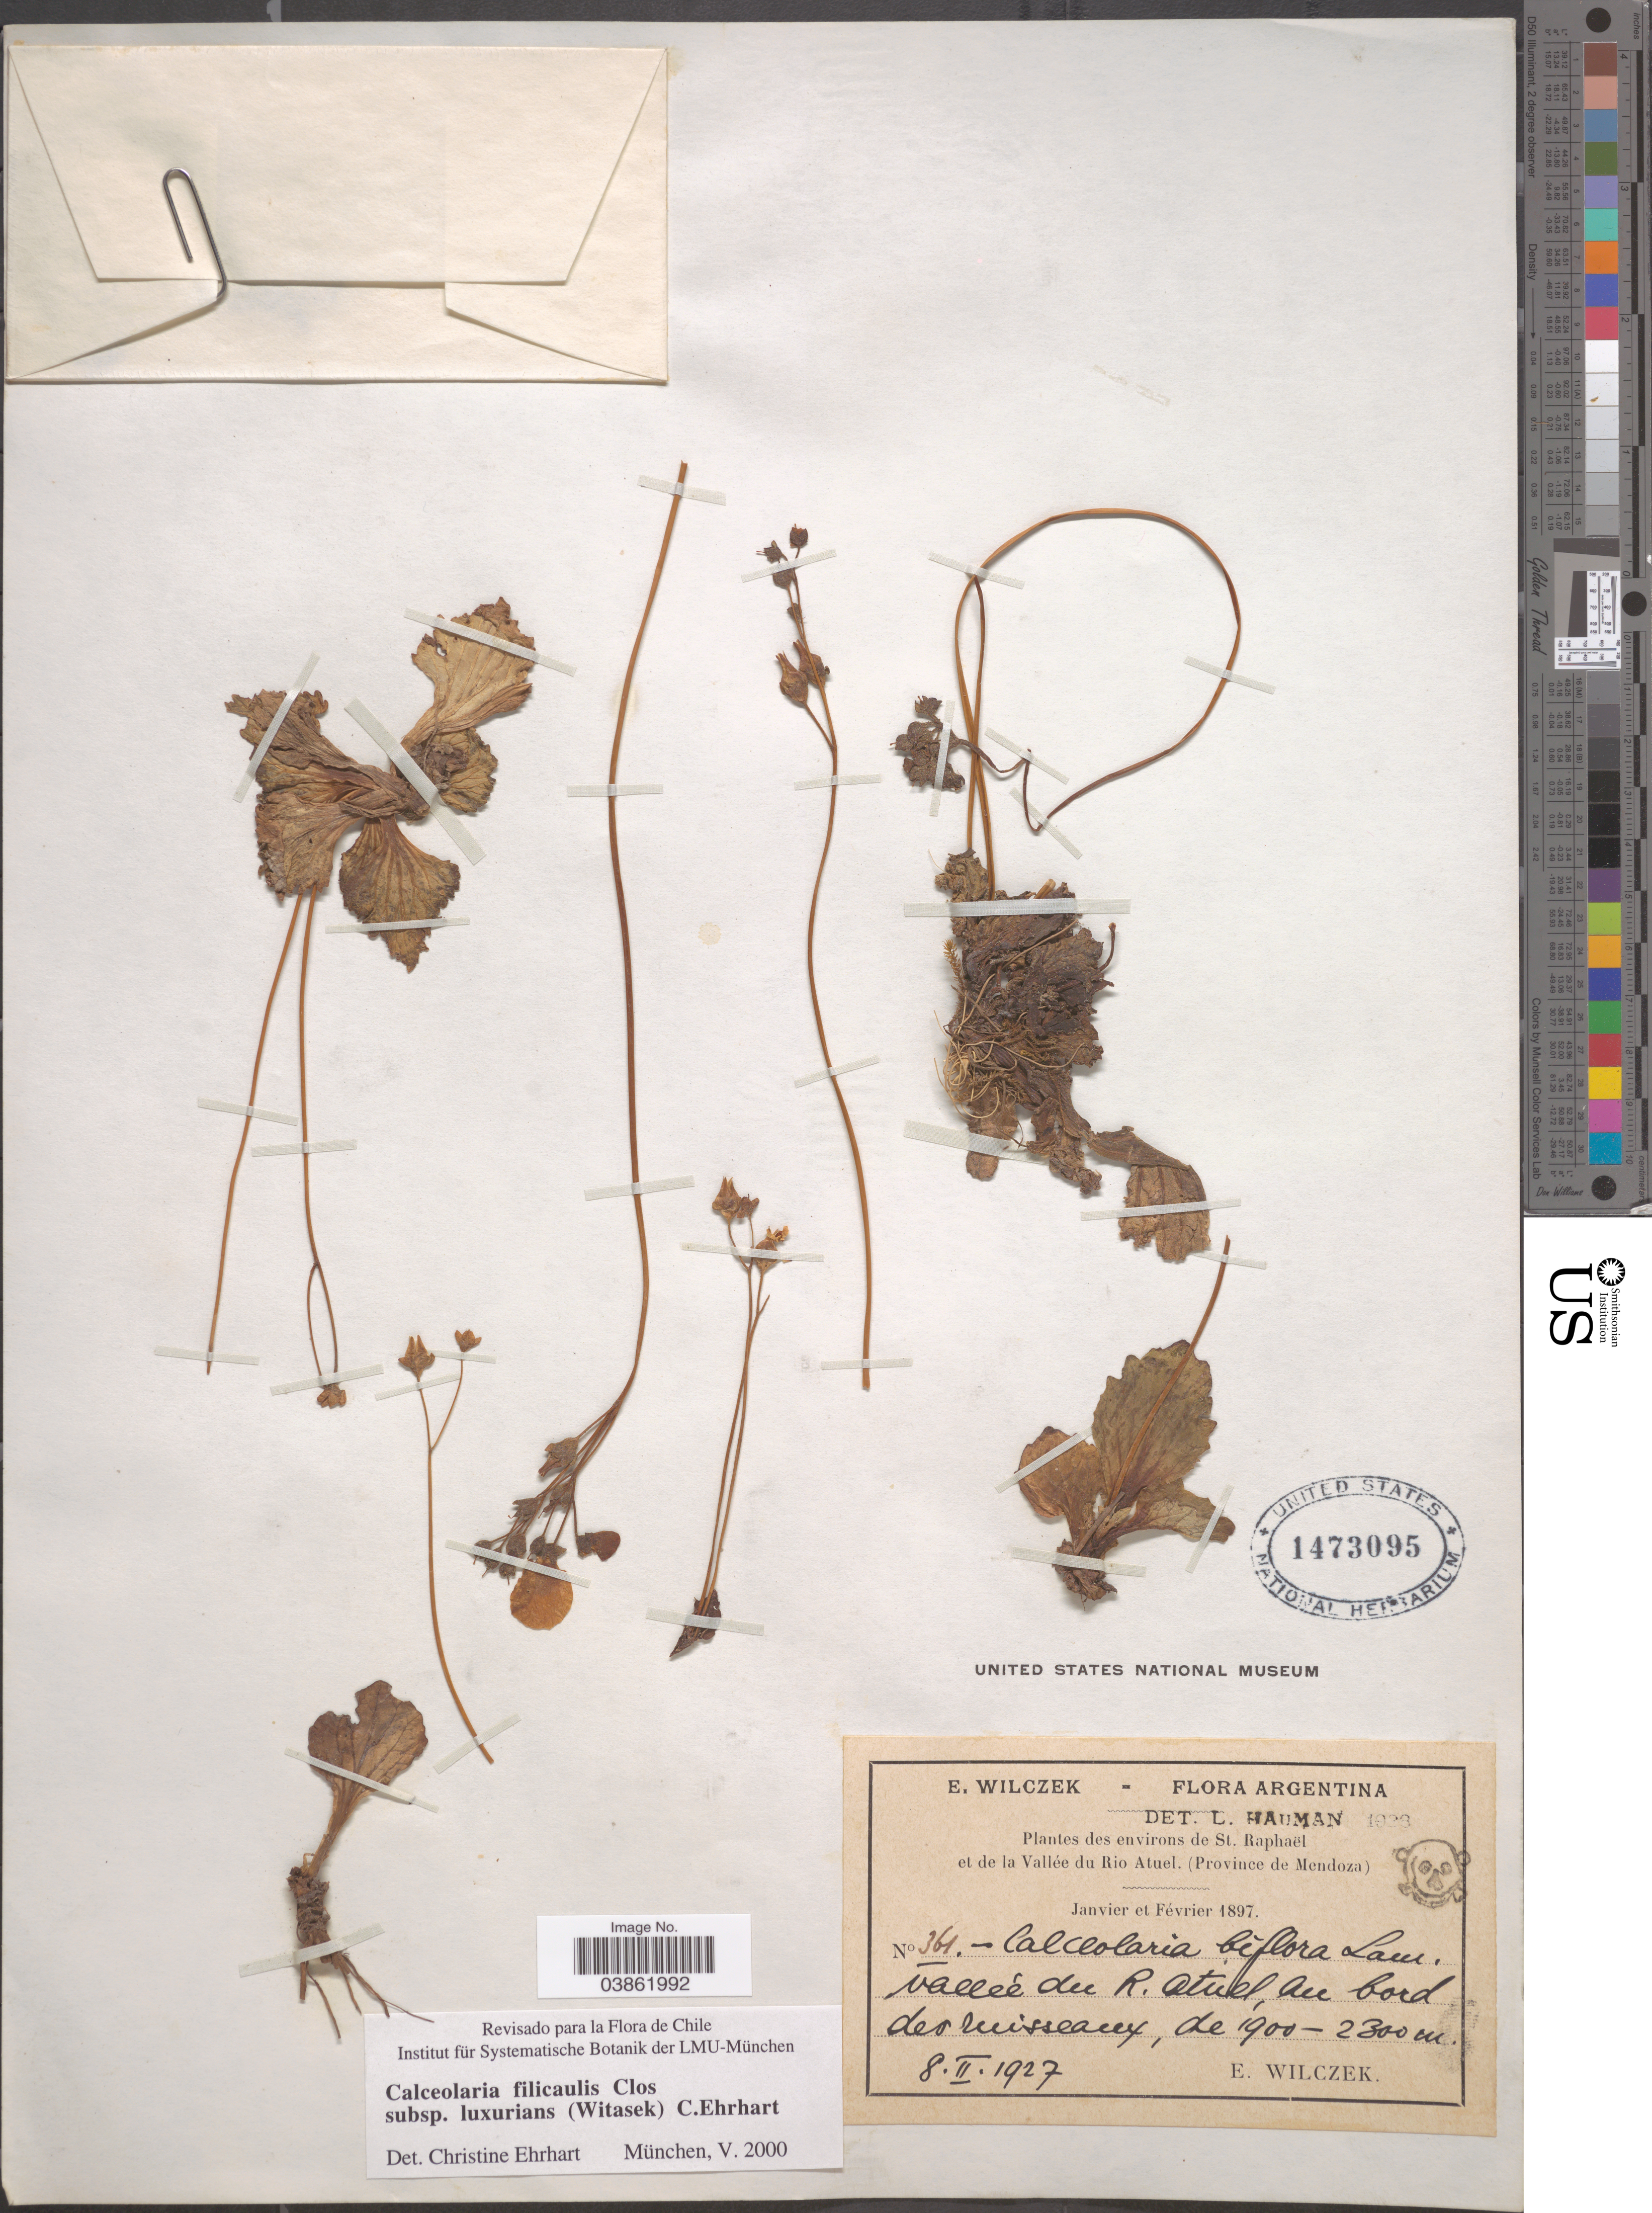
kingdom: Plantae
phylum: Tracheophyta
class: Magnoliopsida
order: Lamiales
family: Calceolariaceae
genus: Calceolaria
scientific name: Calceolaria filicaulis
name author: Clos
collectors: E. Wilczek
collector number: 361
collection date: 1927-02-08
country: Argentina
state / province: Mendoza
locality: Environs de St. Raphaël et de la Vallée du Rio Atuel.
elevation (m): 1900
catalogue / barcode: US 1473095